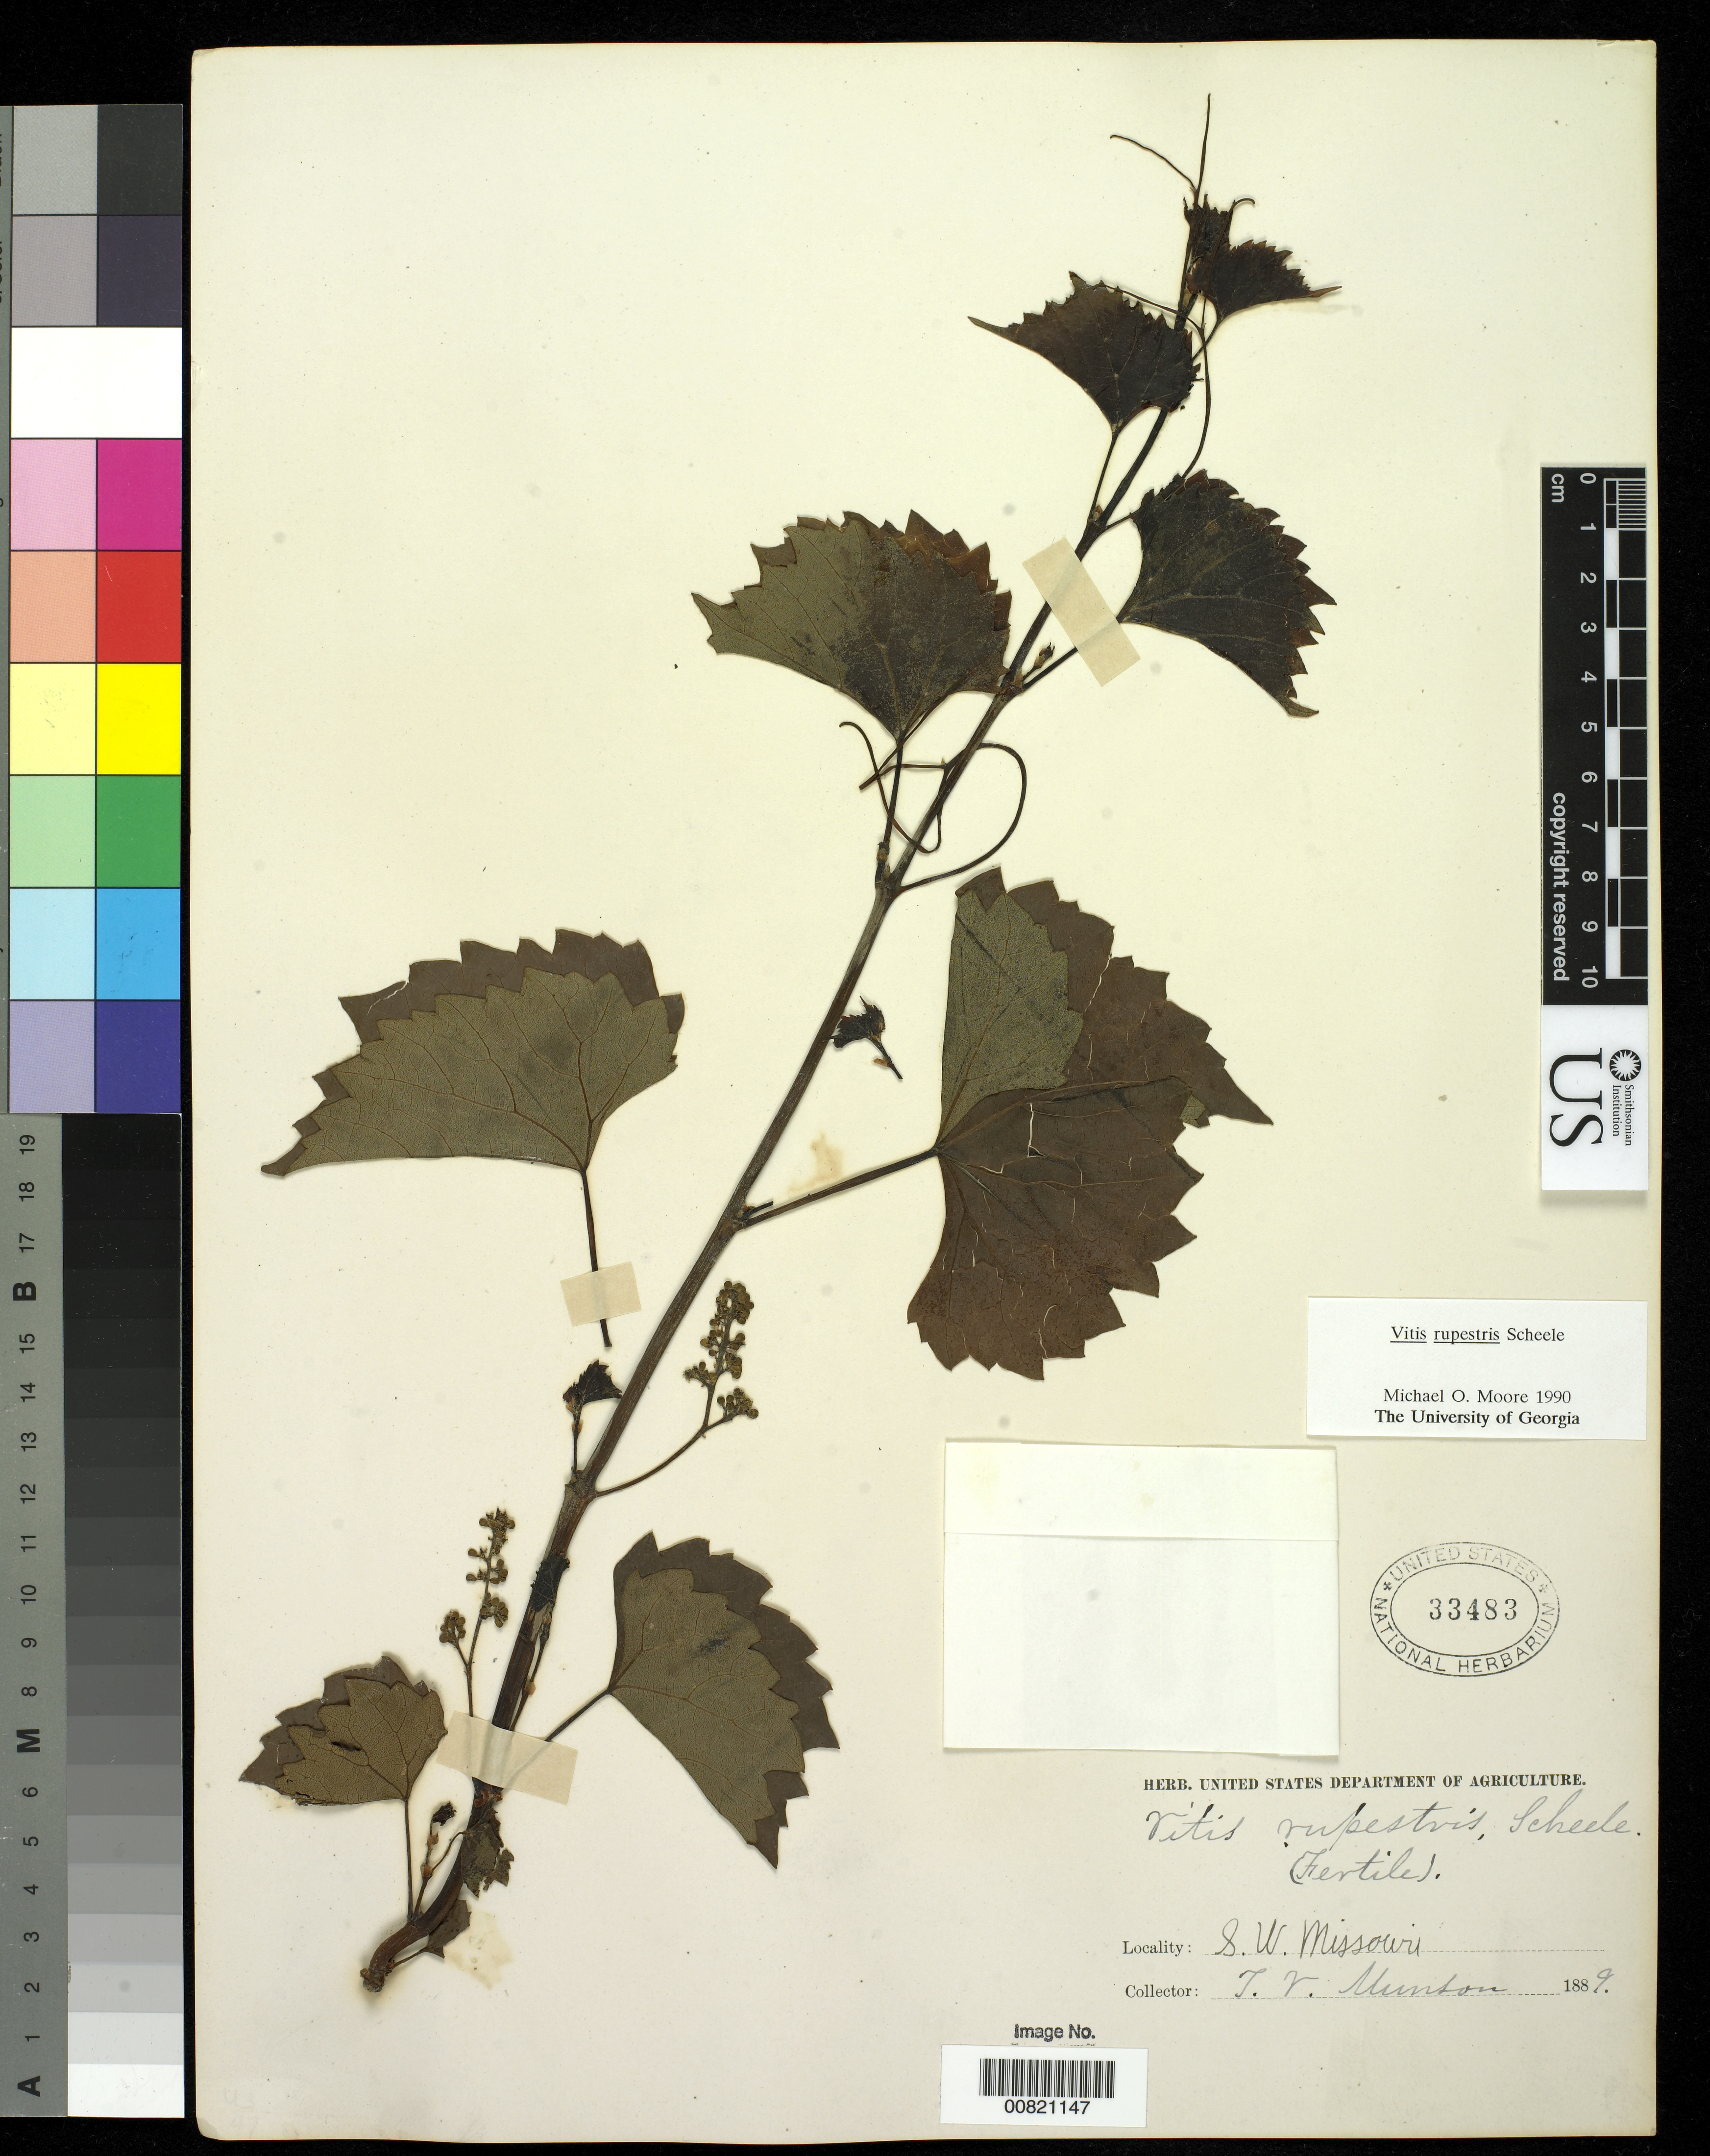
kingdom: Plantae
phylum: Tracheophyta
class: Magnoliopsida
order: Vitales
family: Vitaceae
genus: Vitis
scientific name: Vitis rupestris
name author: Scheele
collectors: T. V. Munson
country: United States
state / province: Missouri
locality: SW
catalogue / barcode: US 33483